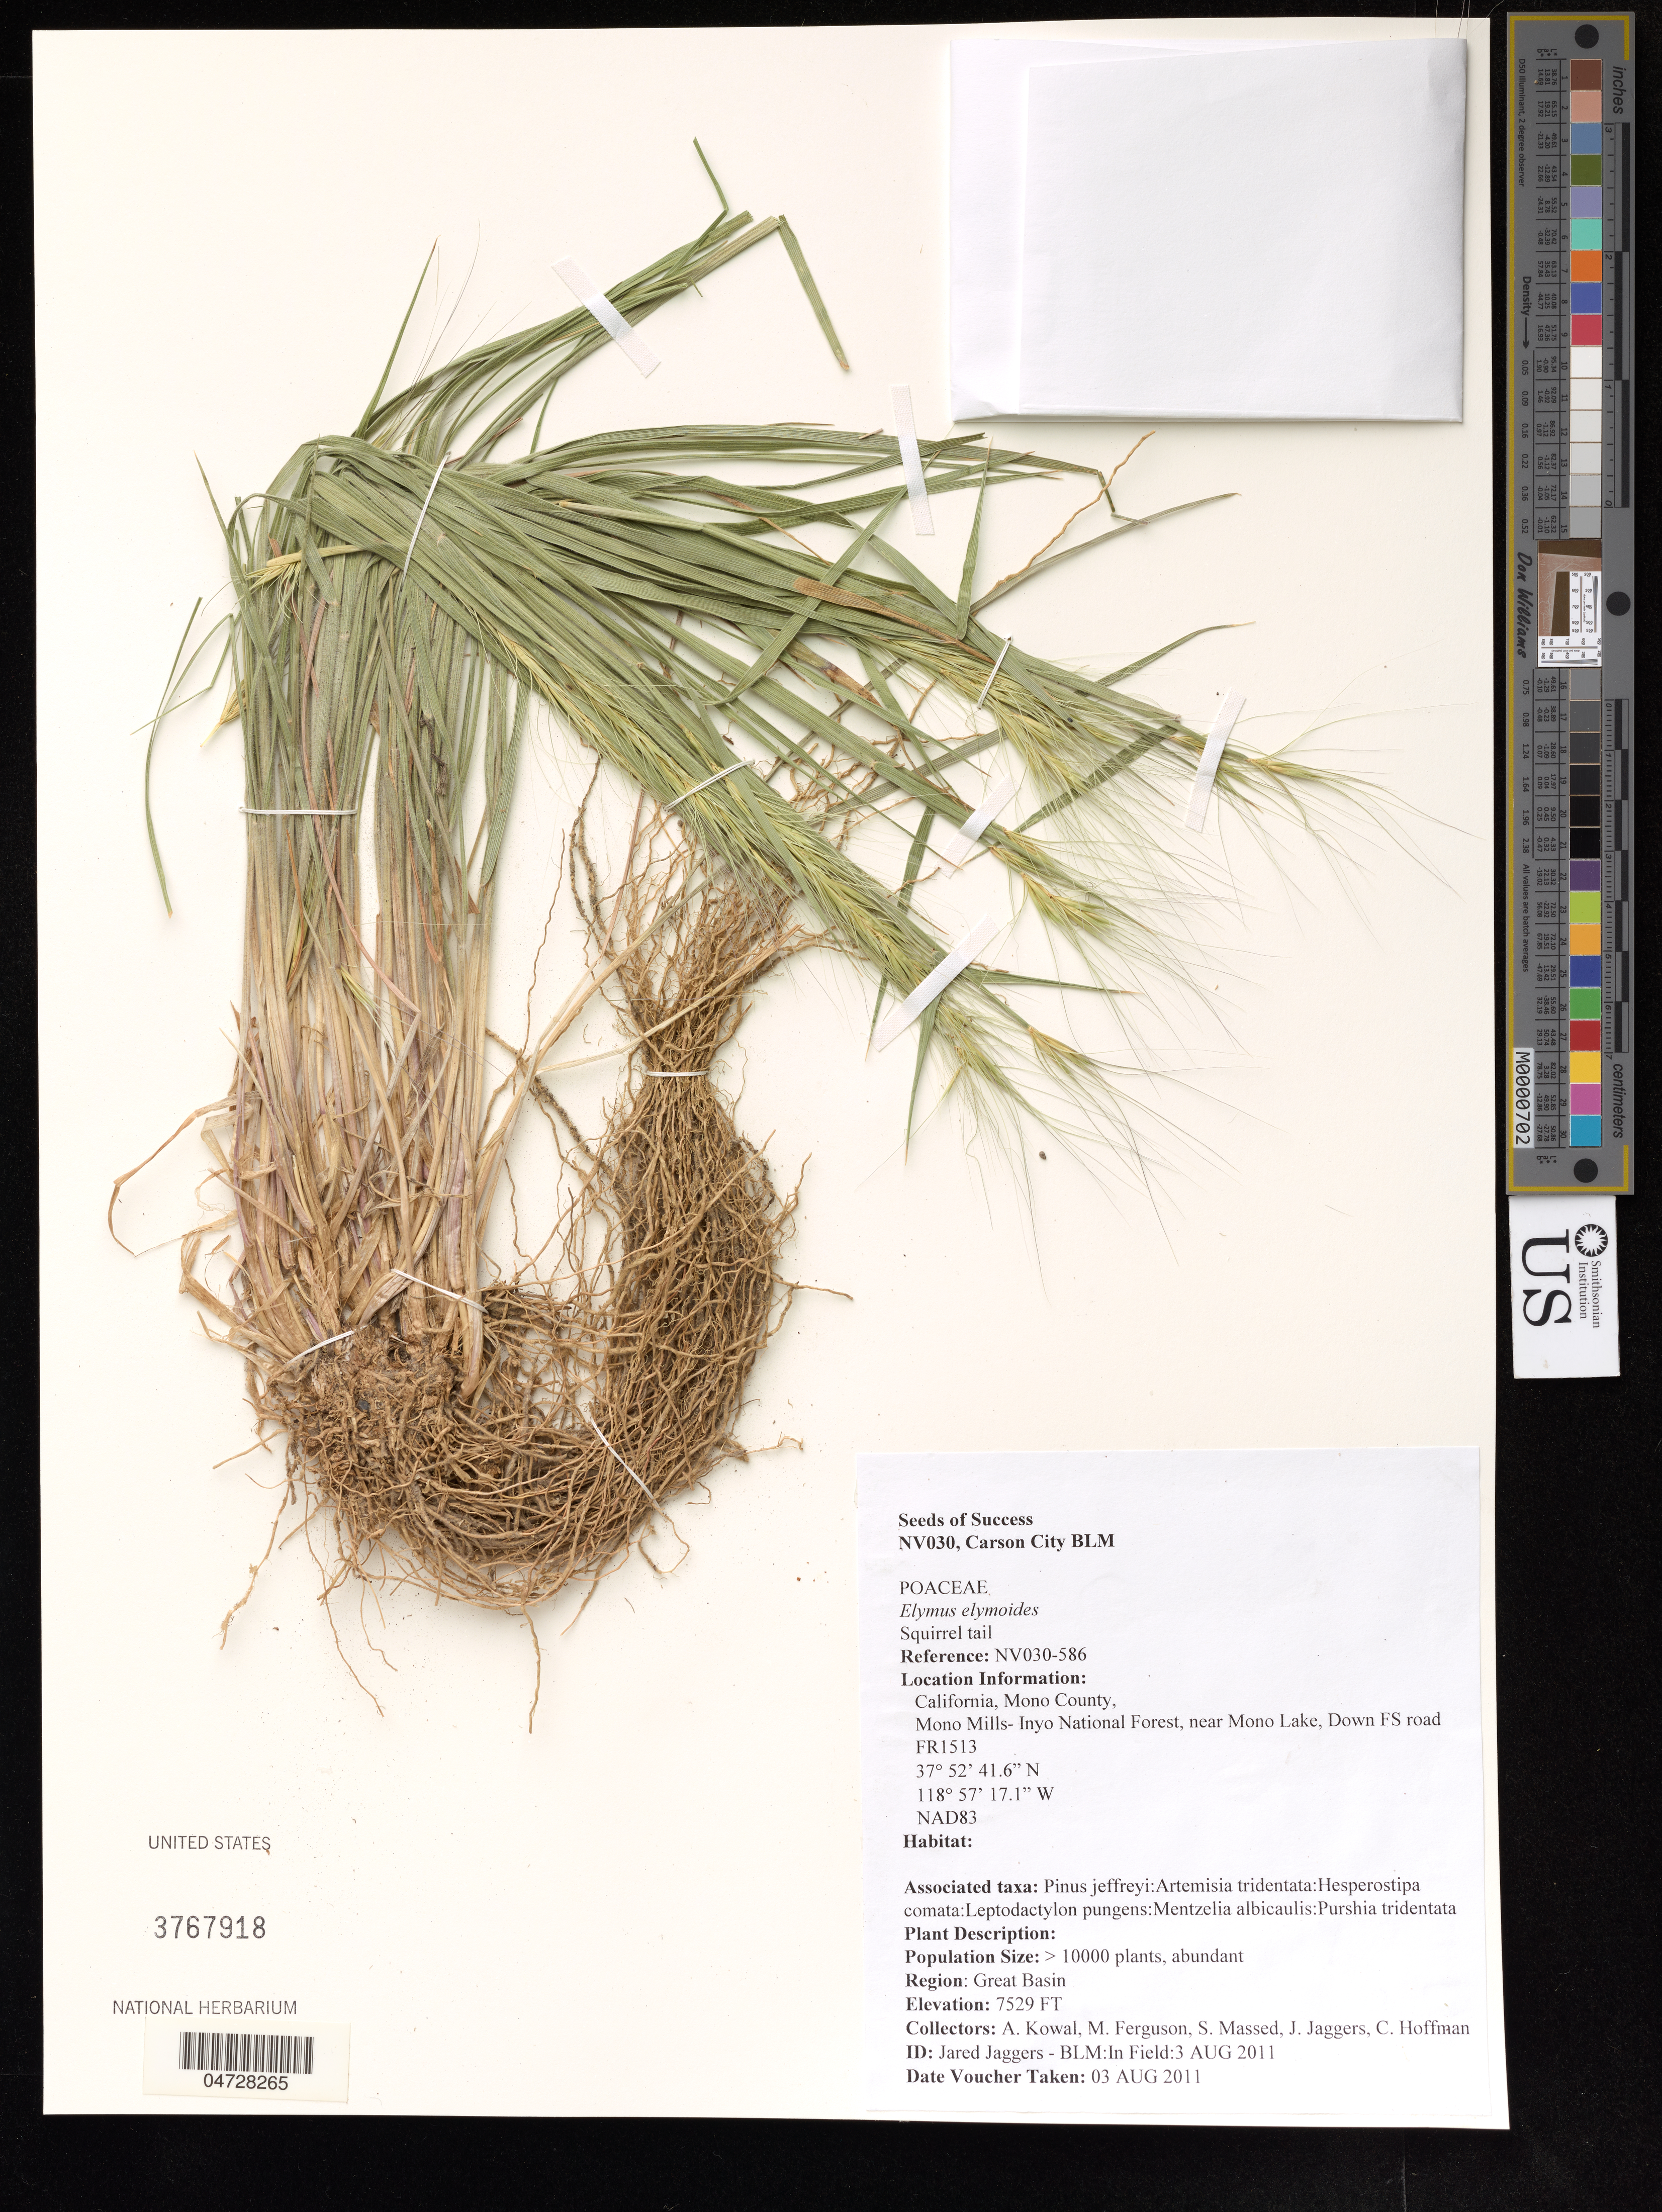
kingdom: Plantae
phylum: Tracheophyta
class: Liliopsida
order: Poales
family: Poaceae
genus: Elymus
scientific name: Elymus elymoides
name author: (Raf.) Swezey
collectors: A. Kowal, M. Ferguson, S. Massed & J. Jaggers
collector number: NV030-586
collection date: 2011-08-03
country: United States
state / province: California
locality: Mono County, Mono Mills-Inyo National Forest, near Mono Lake, Down FS road FR1513. Region: Great Basin.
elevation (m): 2295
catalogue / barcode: US 3767918